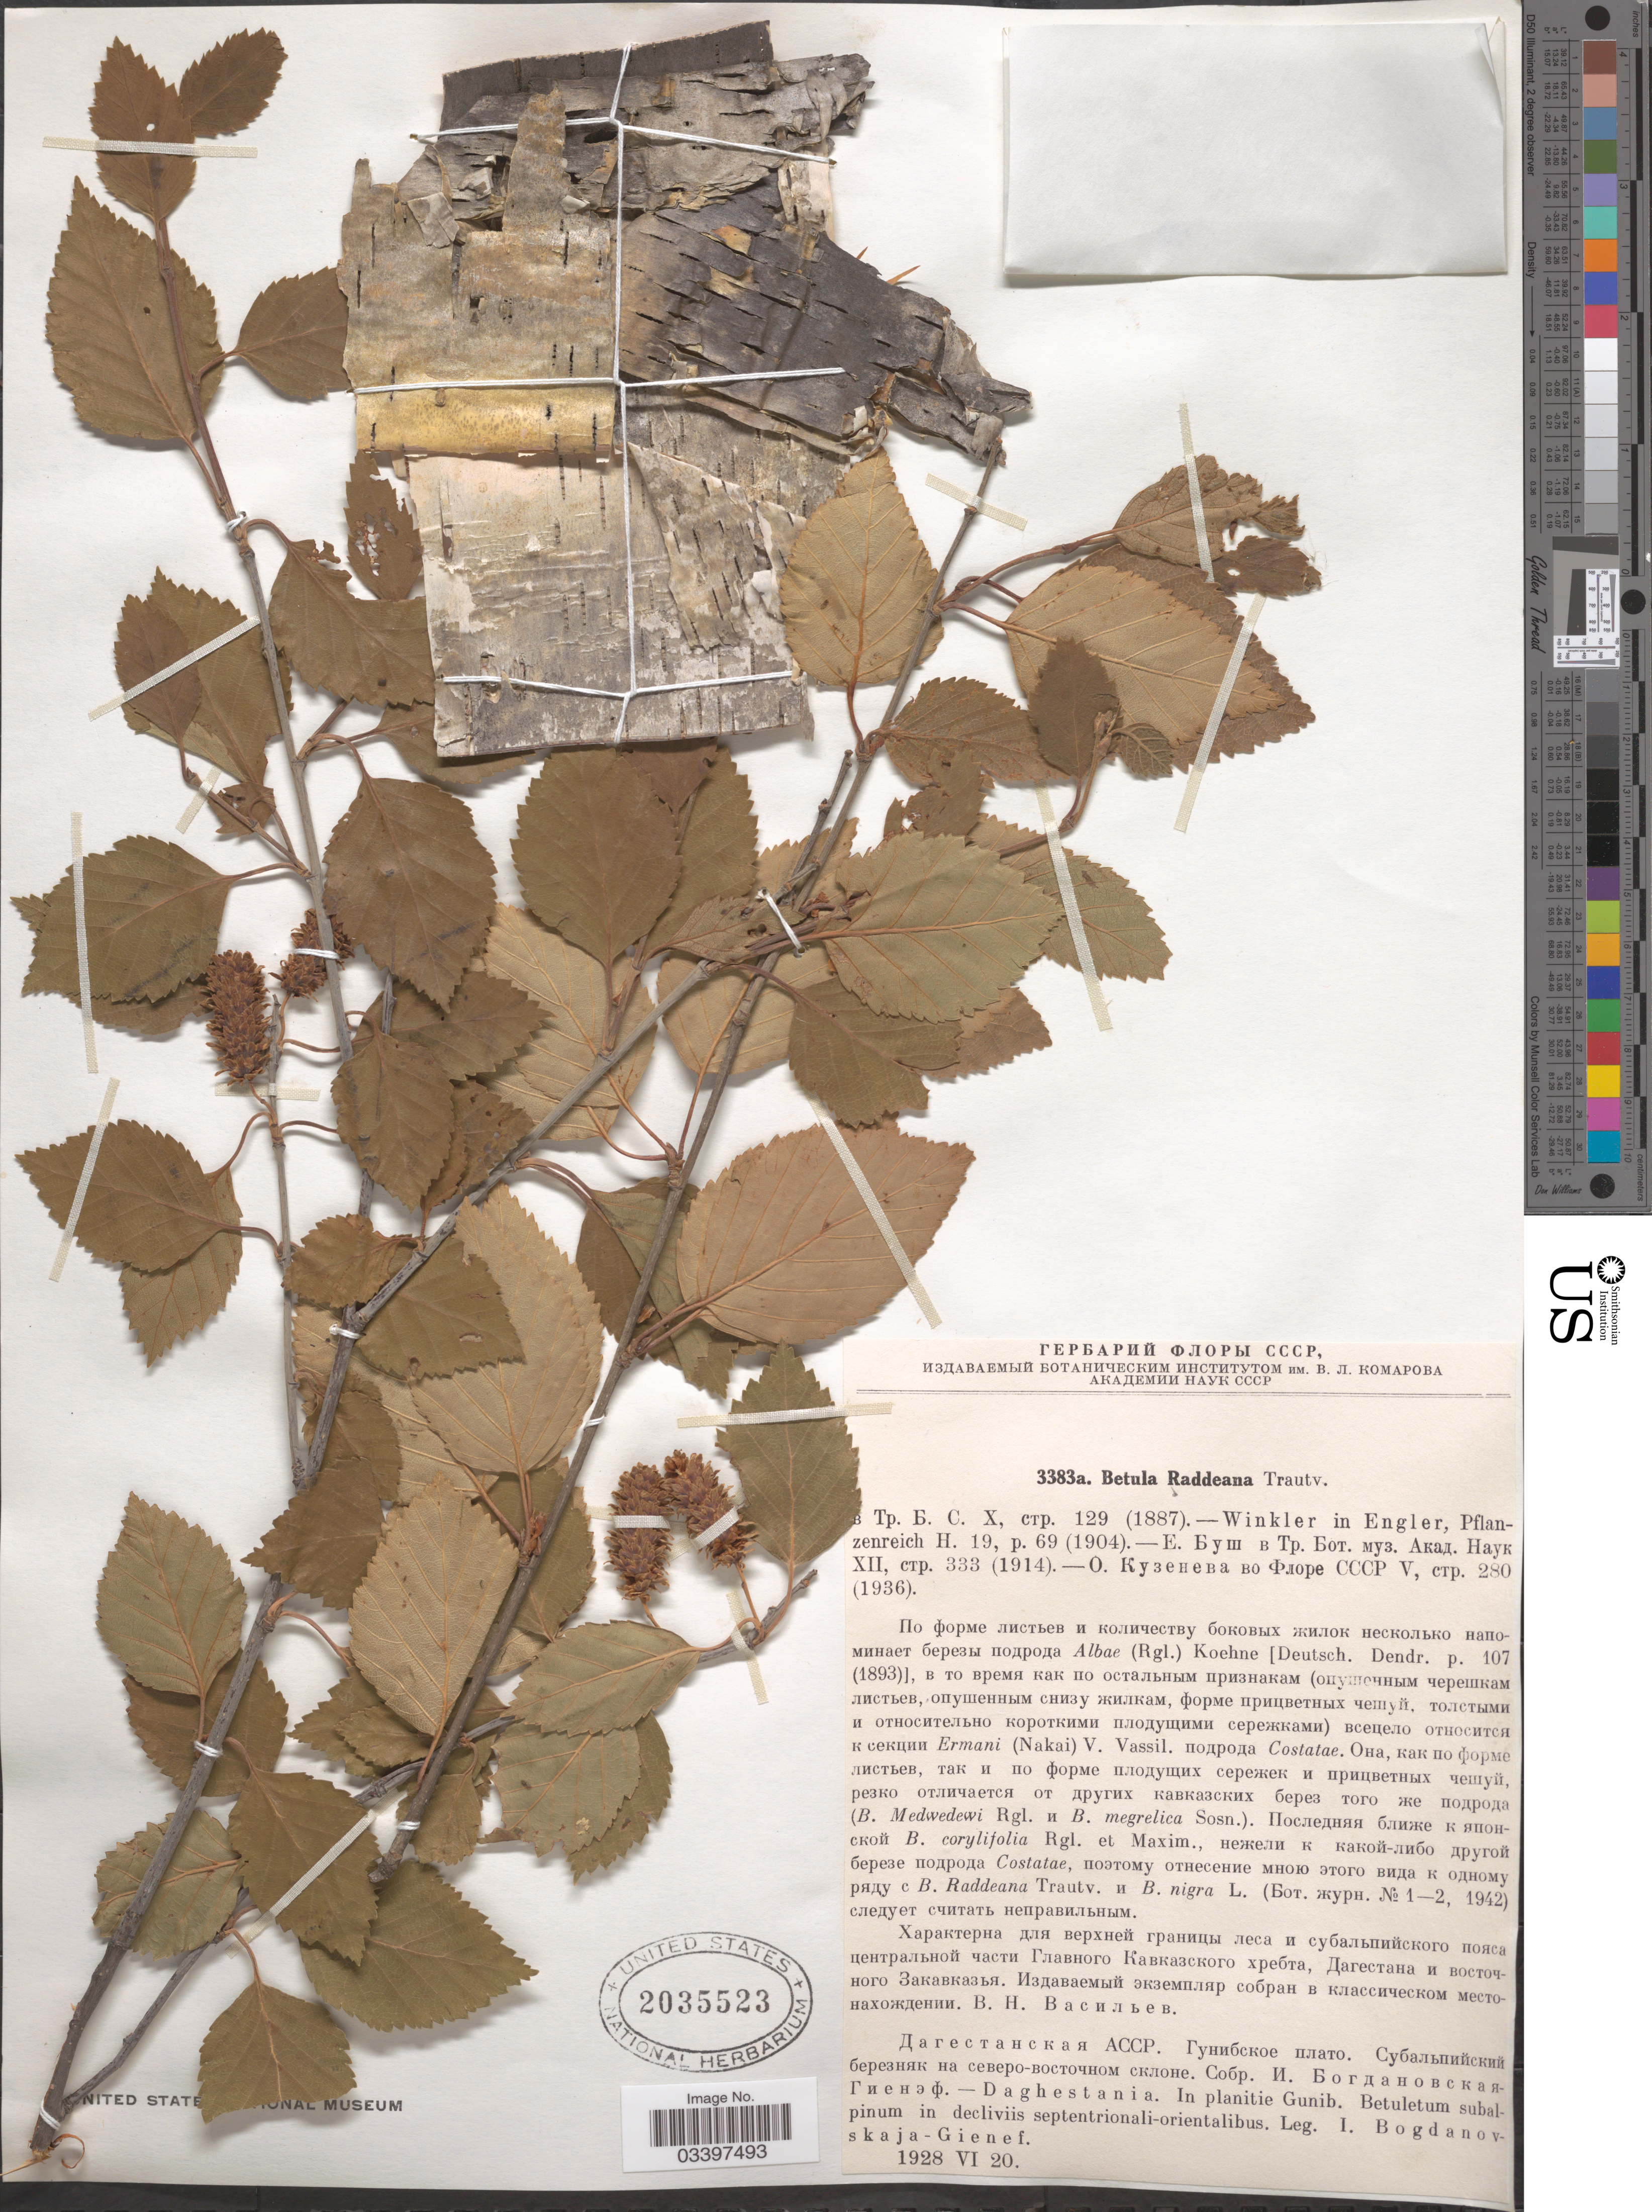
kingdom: Plantae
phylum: Tracheophyta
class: Magnoliopsida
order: Fagales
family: Betulaceae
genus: Betula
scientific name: Betula raddeana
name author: Trautv.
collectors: I. Bogdanovskaja-Gienef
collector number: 3383a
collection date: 1928-06-20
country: Russian Federation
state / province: Dagestan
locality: Daghestania. In planitie Gunib. Betuletum subalpinum in decliviis septentrionali-orientalibus.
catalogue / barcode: US 2035523